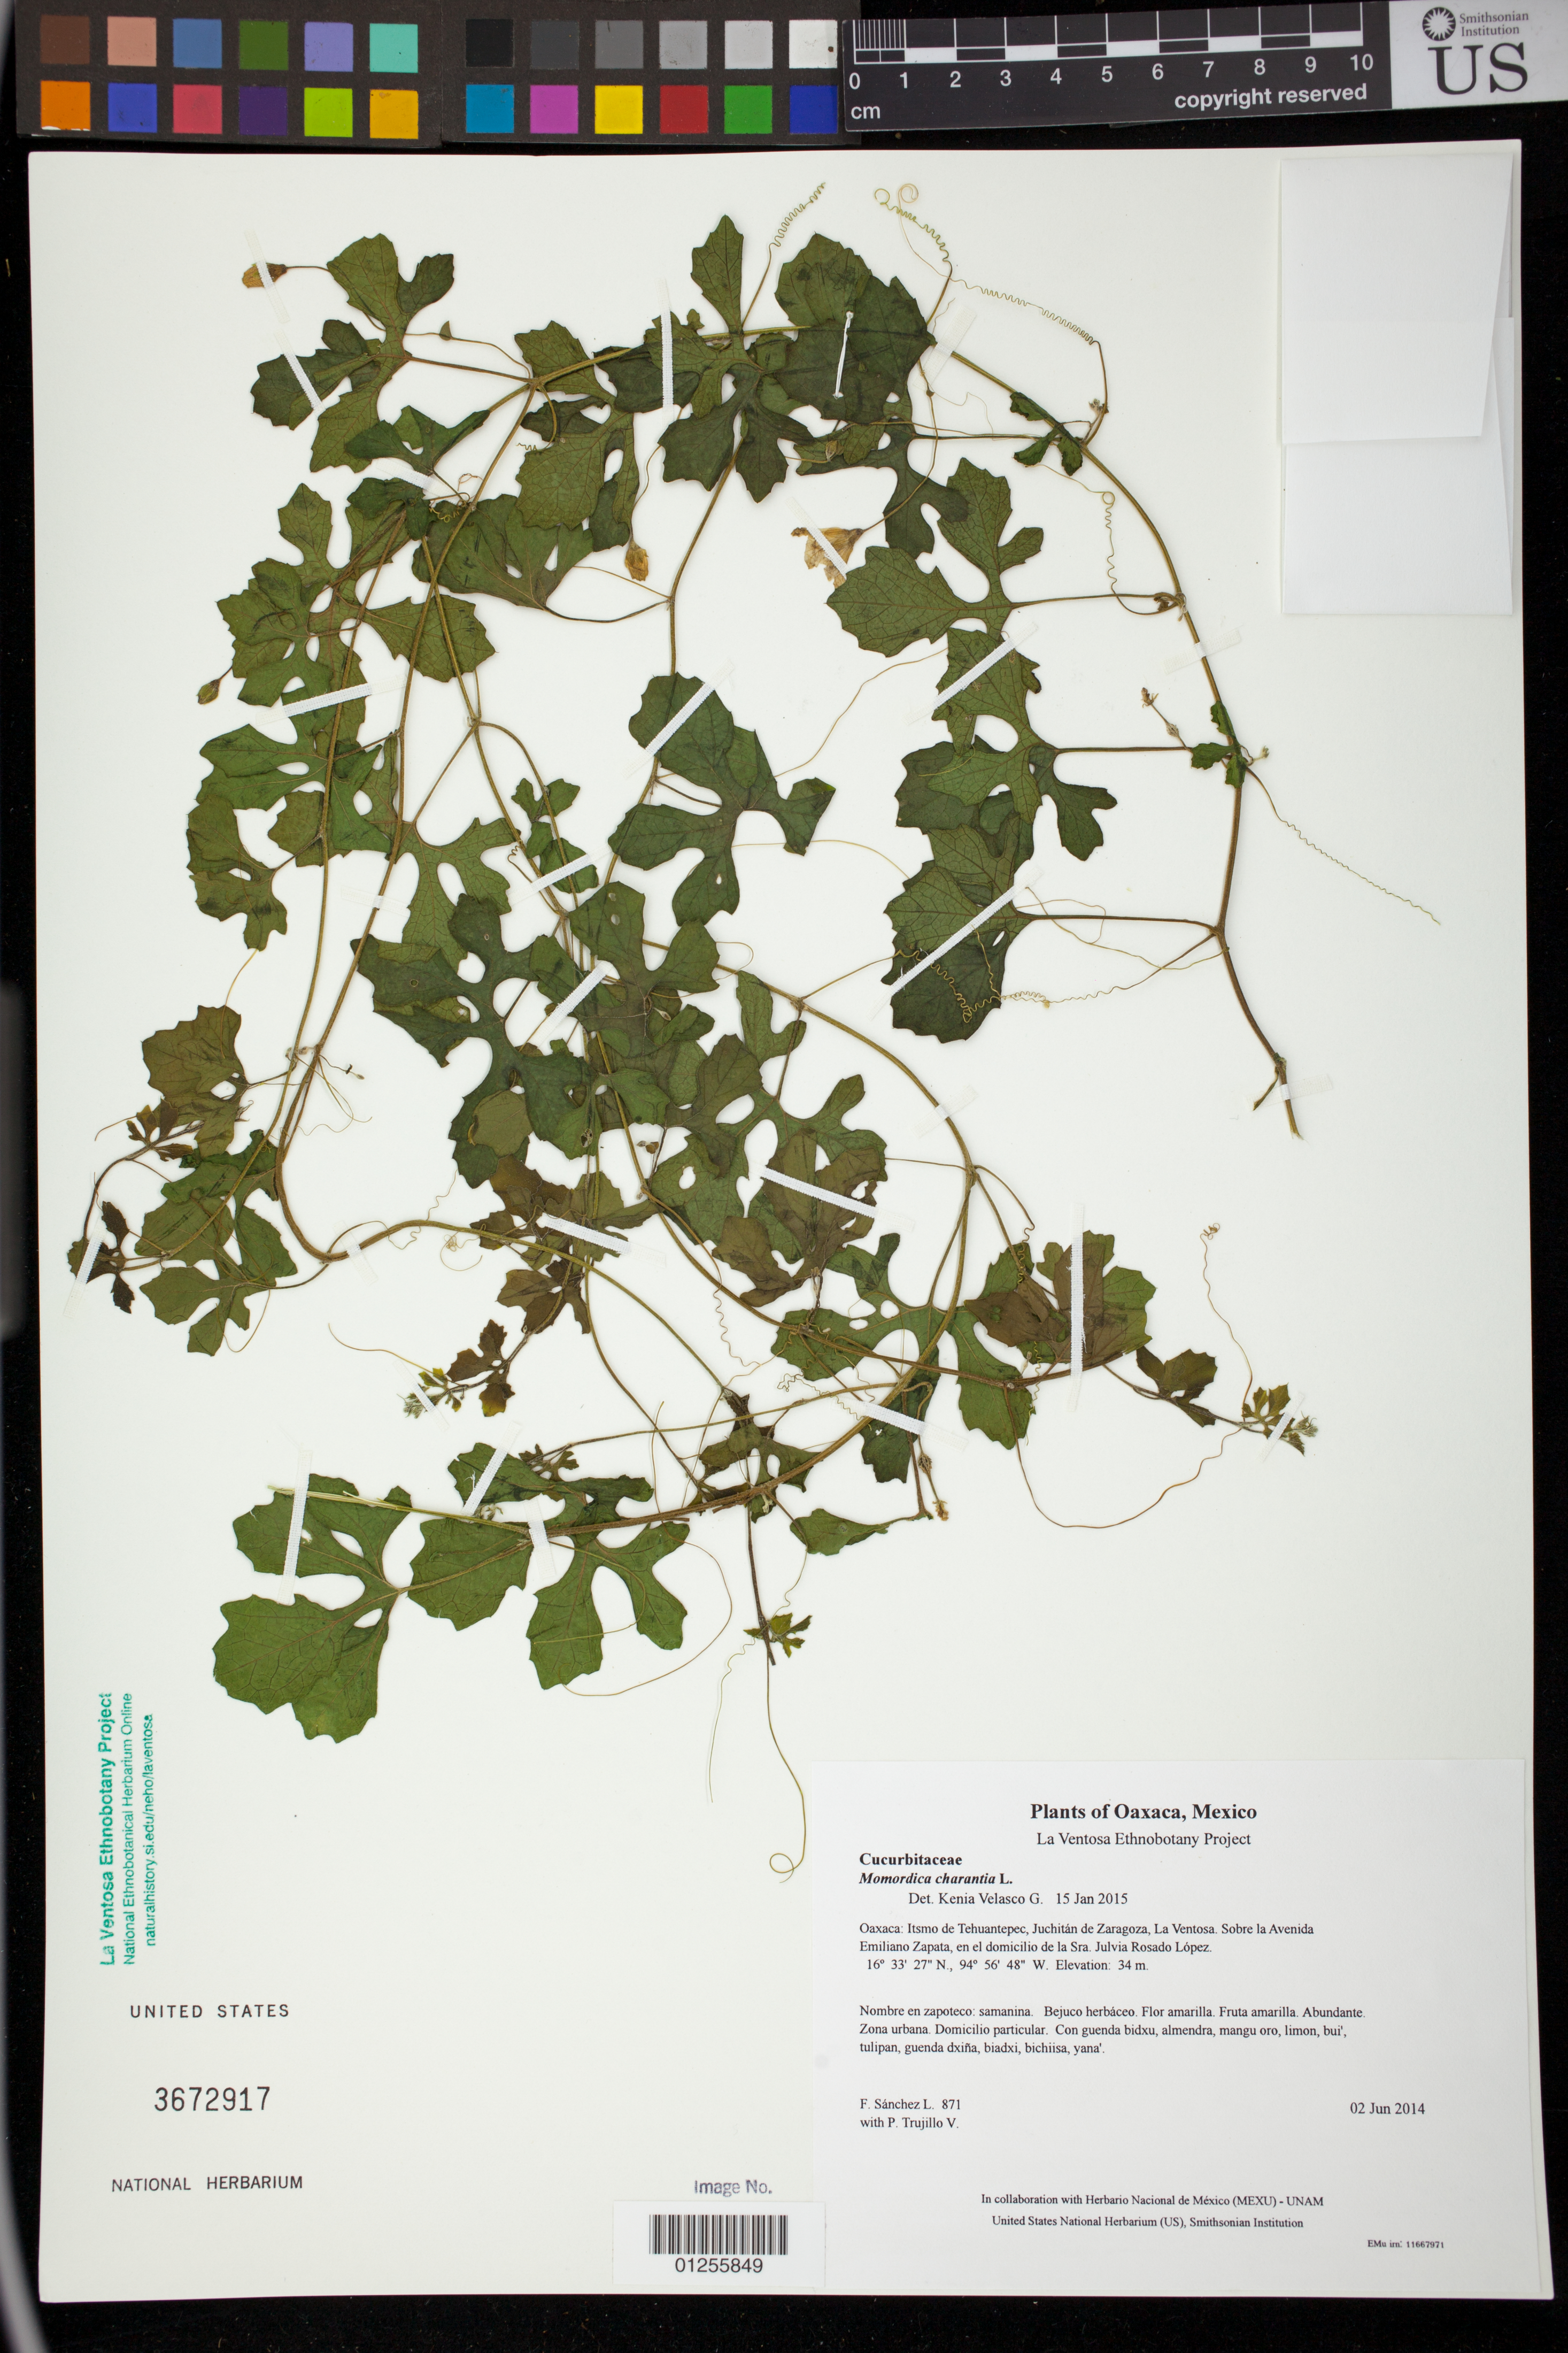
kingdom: Plantae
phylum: Tracheophyta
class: Magnoliopsida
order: Cucurbitales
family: Cucurbitaceae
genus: Momordica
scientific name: Momordica charantia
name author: L.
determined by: Velasco G., Kenia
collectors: F. Sánchez L. & P. Trujillo V.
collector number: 871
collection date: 2014-06-02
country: Mexico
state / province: Oaxaca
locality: Itsmo de Tehuantepec, Juchitán de Zaragoza, La Ventosa. Sobre la Avenida Emiliano Zapata, en el domicilio de la Sra. Julvia Rosado López.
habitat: Zona urbana. Domicilio particular.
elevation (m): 34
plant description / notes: JEBOT, MEXU, SERO, US; Luba'. Guie' naguchi. Cuaananaxhi naguchi. Stale.; samanina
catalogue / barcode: US 3672917